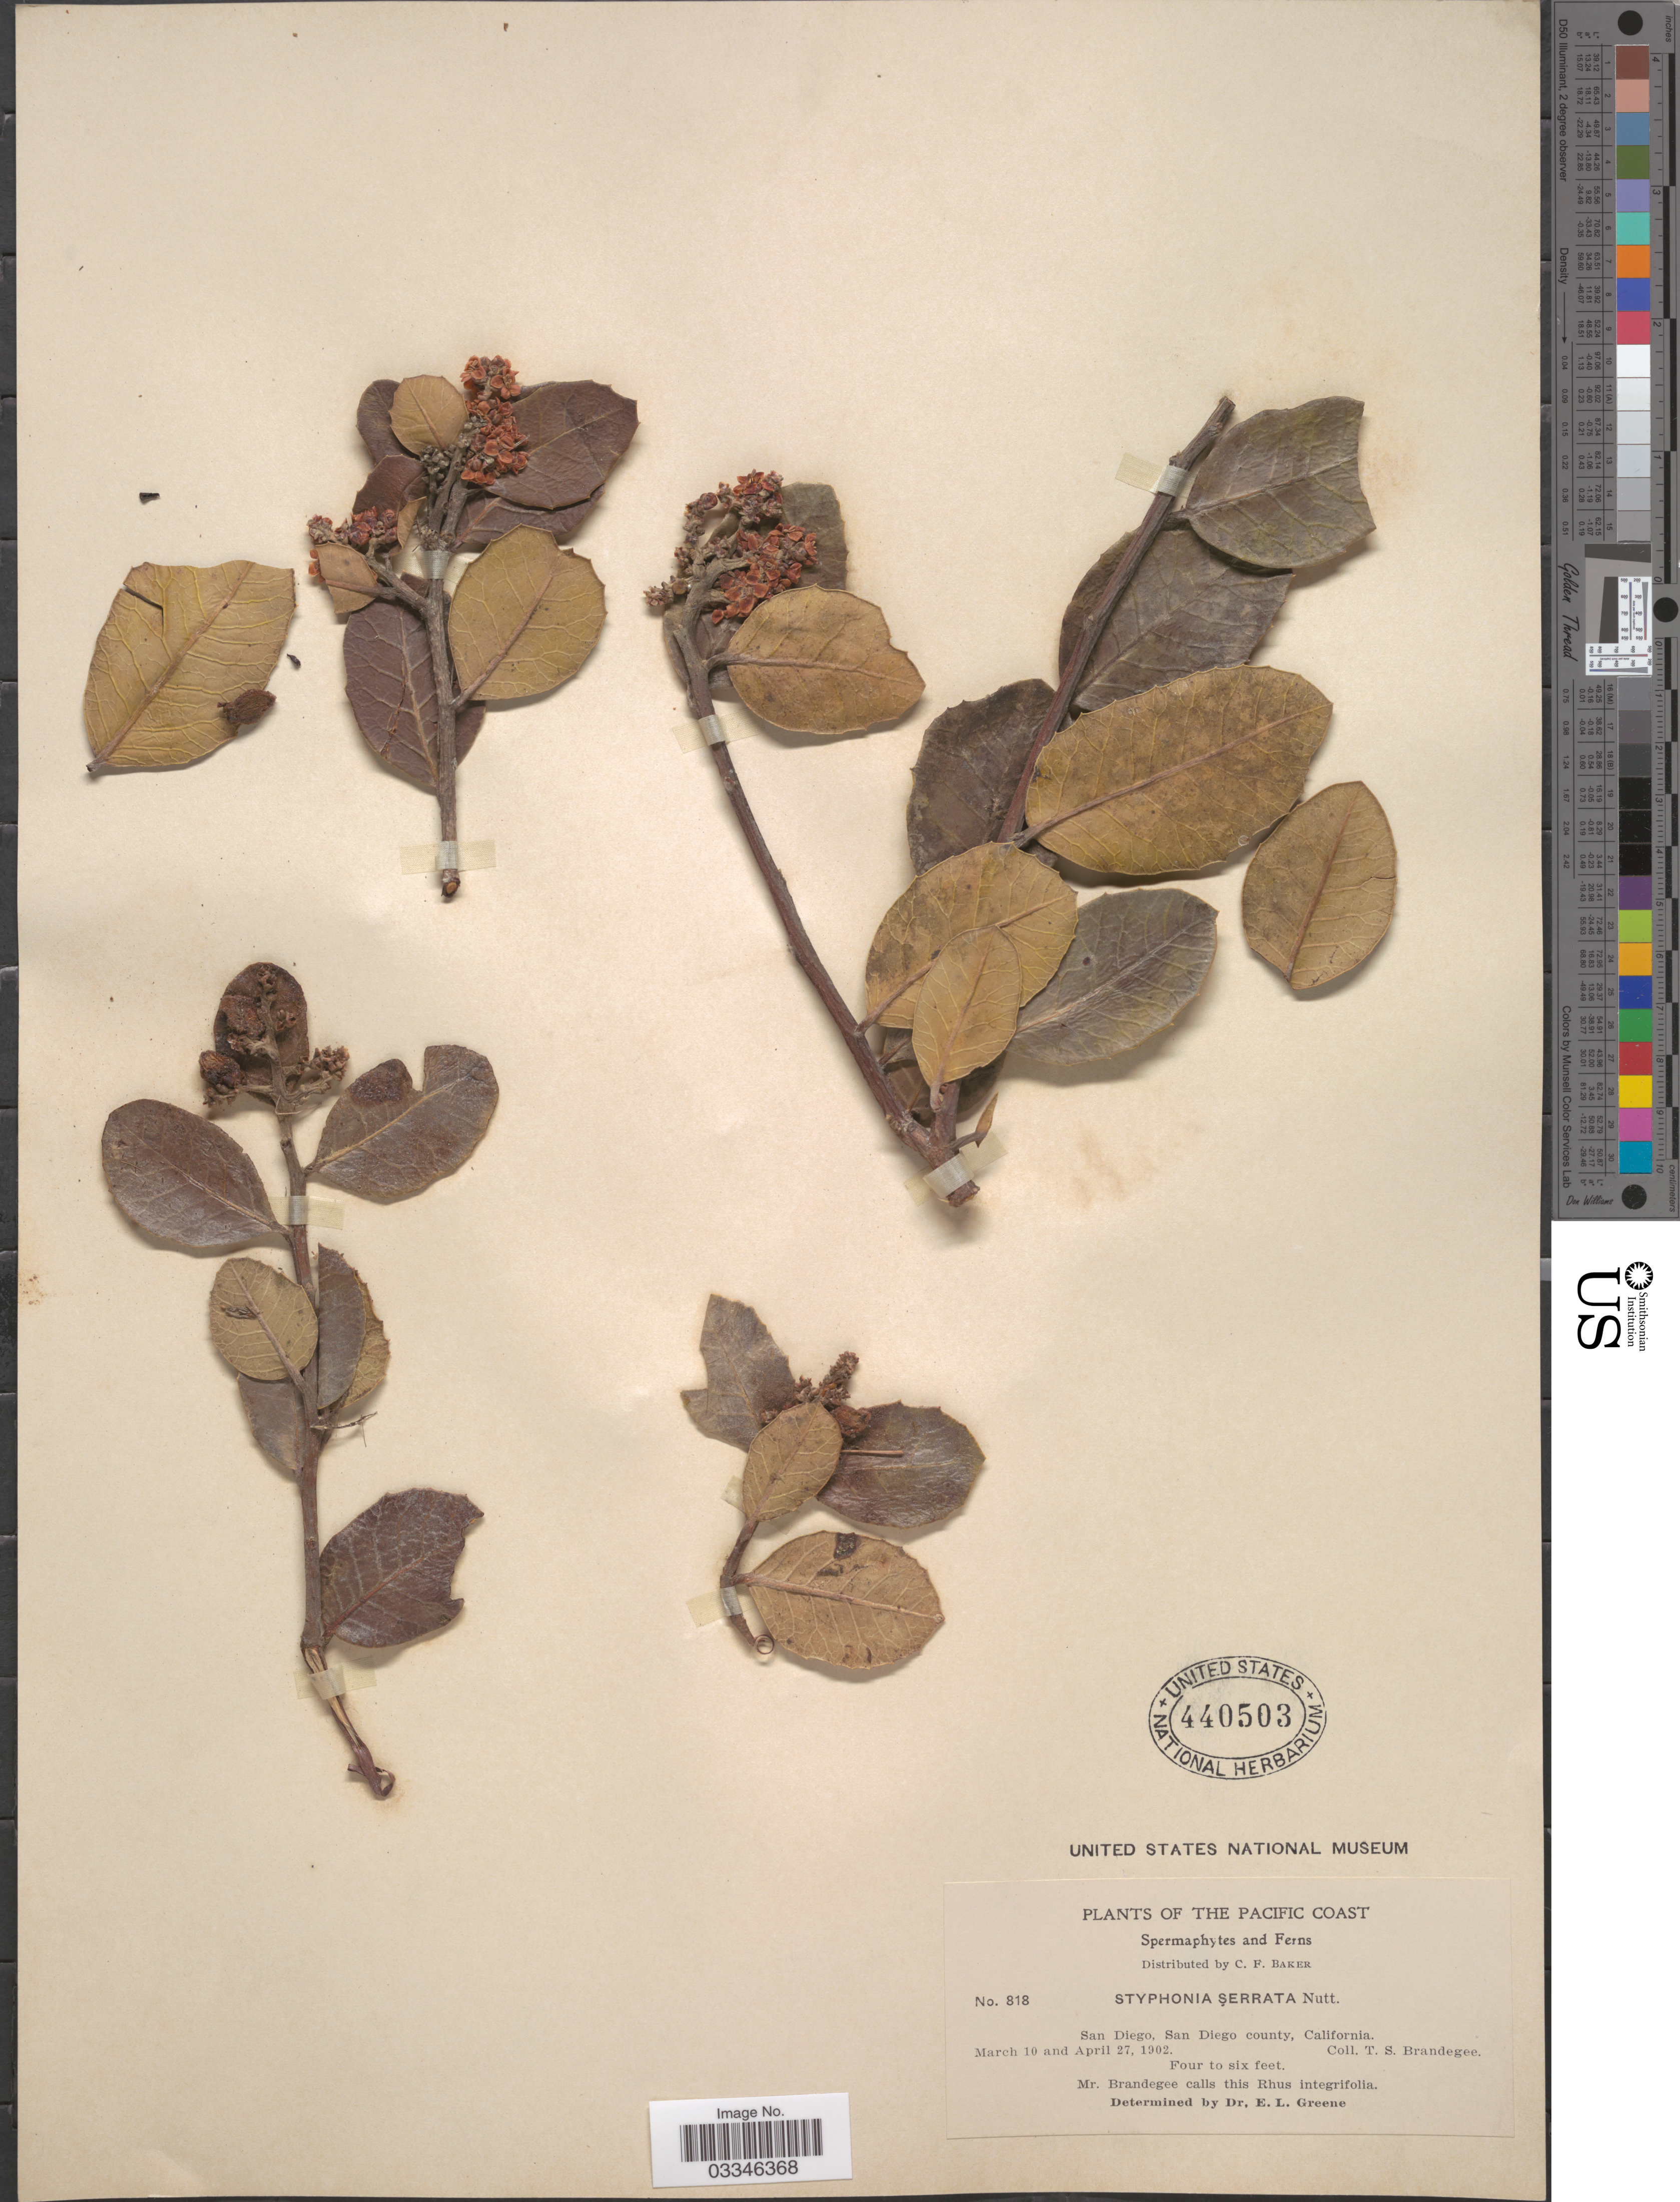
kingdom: Plantae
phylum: Tracheophyta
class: Magnoliopsida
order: Sapindales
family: Anacardiaceae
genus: Rhus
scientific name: Rhus integrifolia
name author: (Nutt.) Benth. & Hook. f. ex W.H. Brewer & S. Watson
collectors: T. S. Brandegee (herbarium)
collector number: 818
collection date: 1902-03-10/1902-04-27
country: United States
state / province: California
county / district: San Diego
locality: The Pacific Coast. San Diego, San Diego county.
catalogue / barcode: US 440503